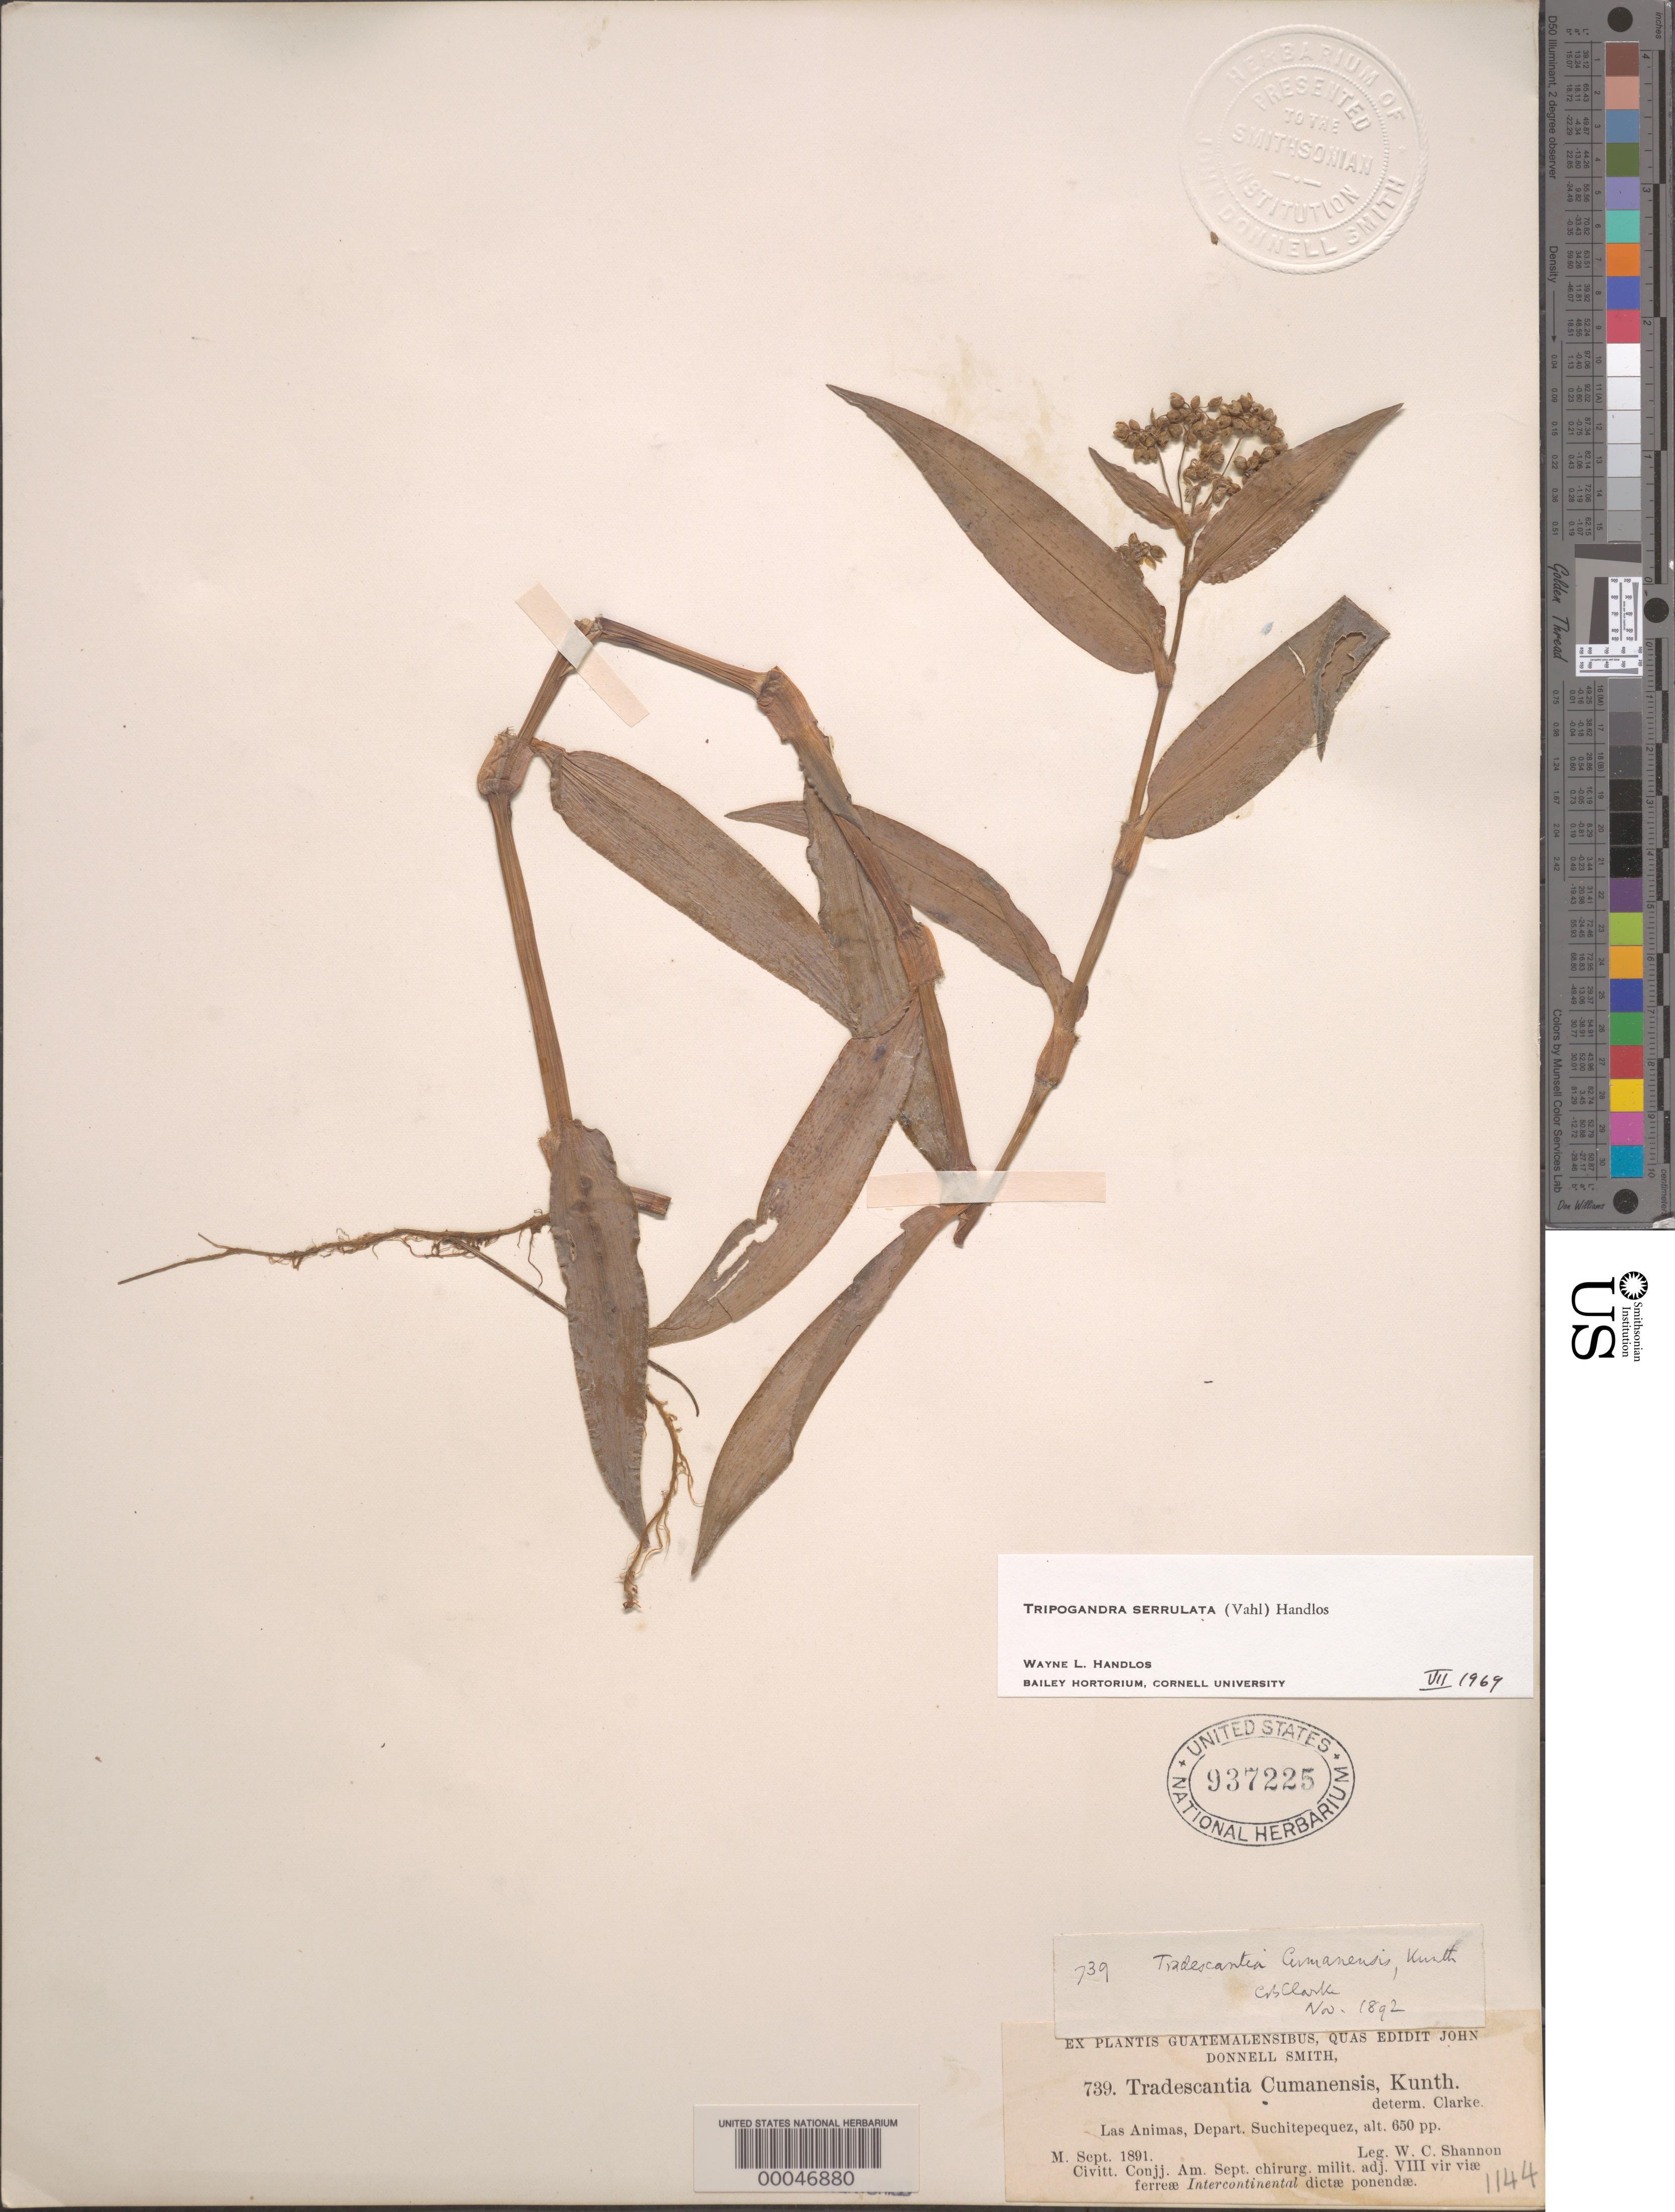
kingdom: Plantae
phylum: Tracheophyta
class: Liliopsida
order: Commelinales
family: Commelinaceae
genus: Tripogandra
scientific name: Tripogandra serrulata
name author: (Vahl) Handlos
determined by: Handlos, W. L.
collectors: W. C. Shannon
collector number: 739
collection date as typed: Sep 1891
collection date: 1891-09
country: Guatemala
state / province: Suchitepéquez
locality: Las Animas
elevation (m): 198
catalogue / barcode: US 937225